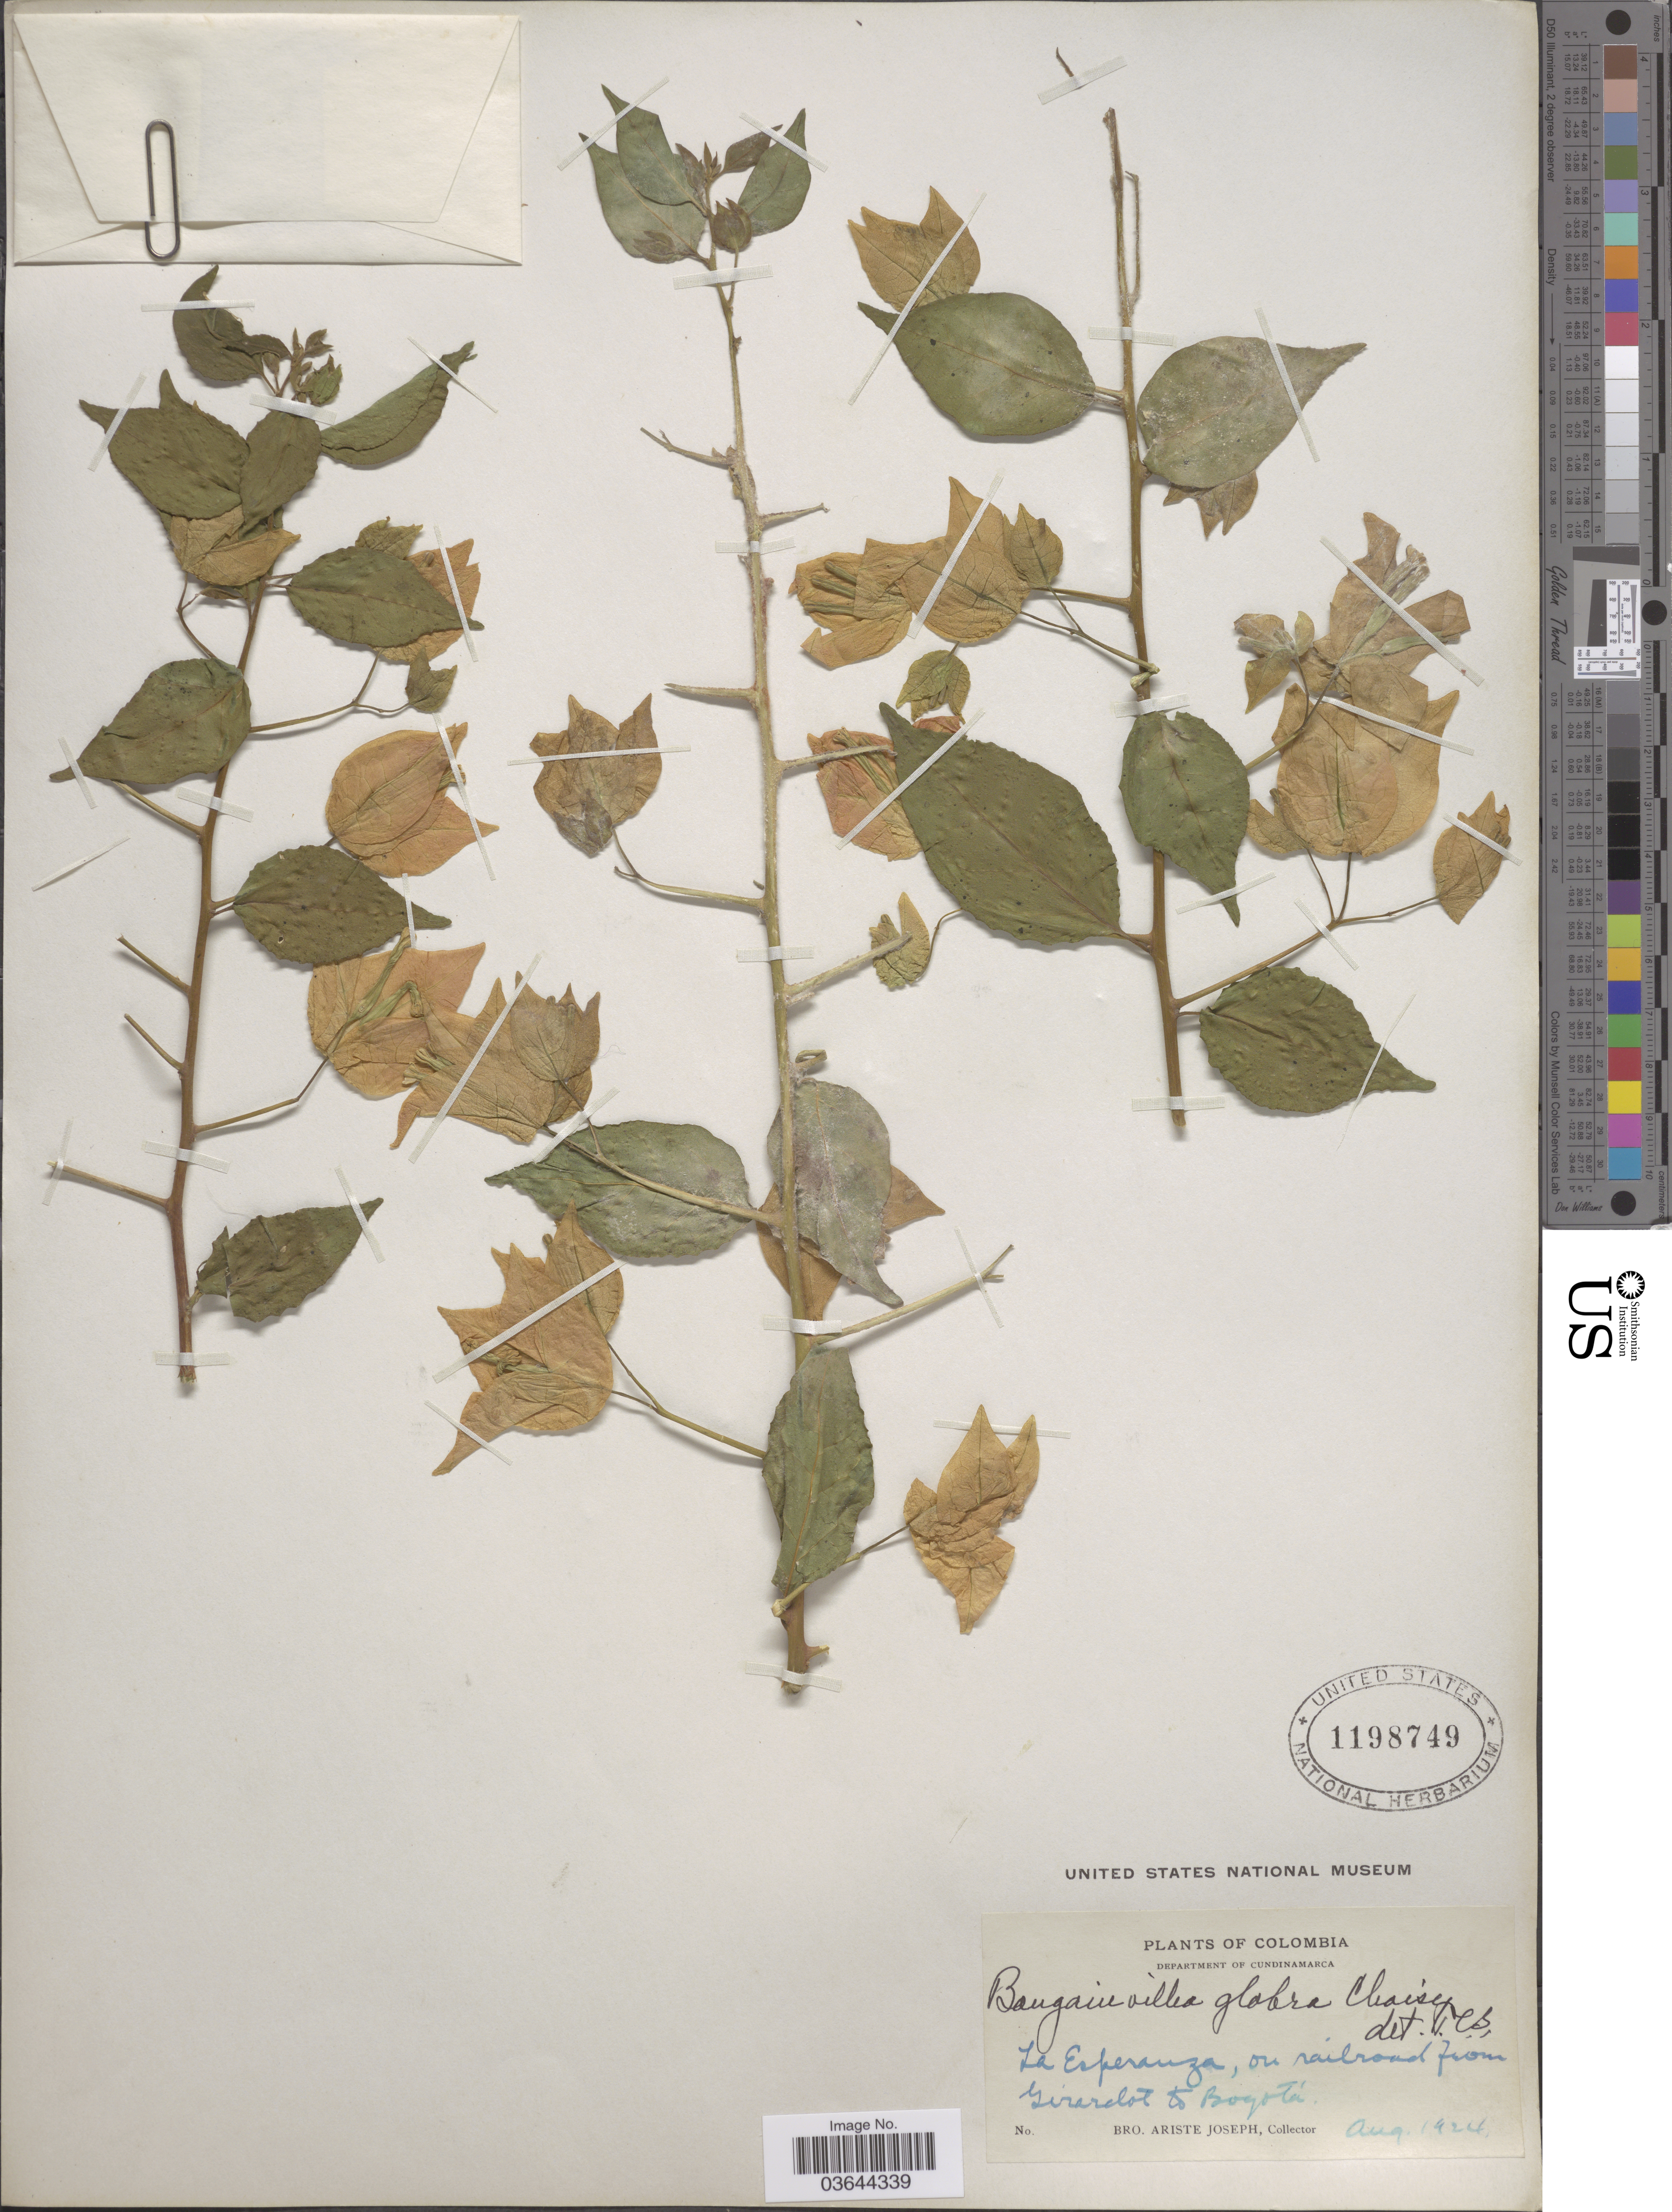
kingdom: Plantae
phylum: Tracheophyta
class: Magnoliopsida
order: Caryophyllales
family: Nyctaginaceae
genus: Bougainvillea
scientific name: Bougainvillea glabra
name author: Choisy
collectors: Bro. Ariste-Joseph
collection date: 1924-08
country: Colombia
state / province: Cundinamarca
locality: Department of Cundinamarca. La Esperanza, on railroad from Girardot to Bogotá.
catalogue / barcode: US 1198749